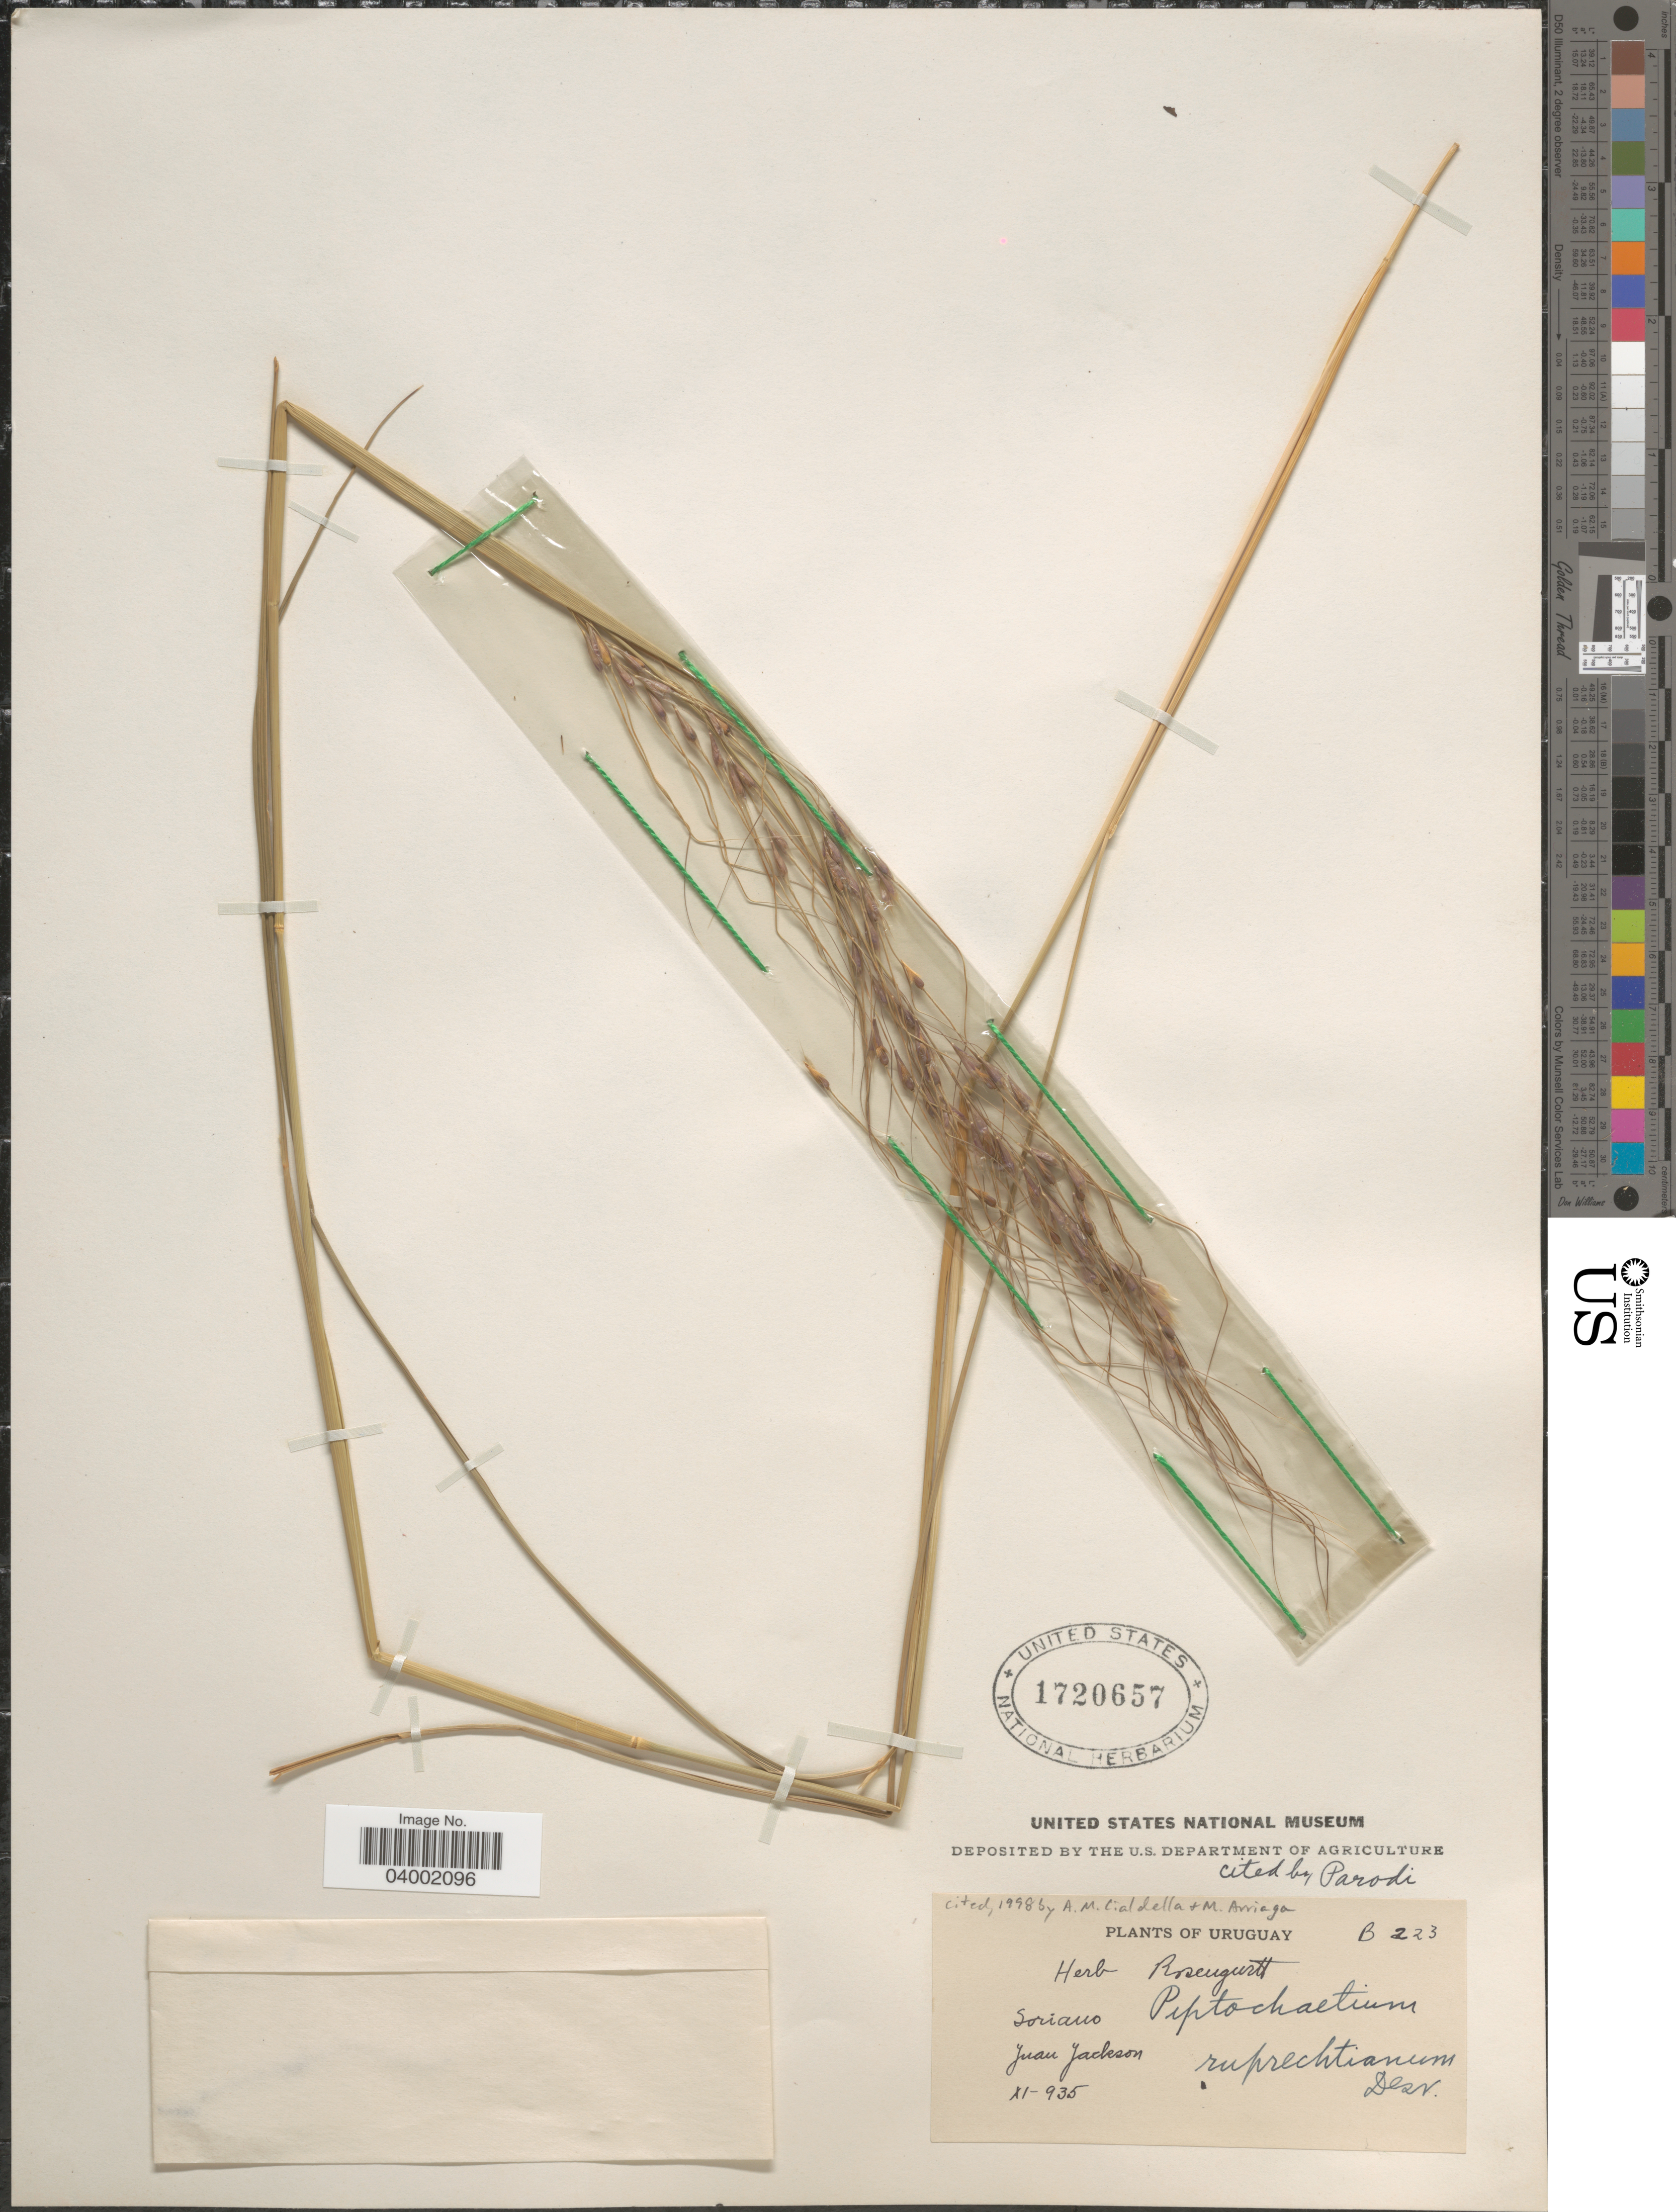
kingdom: Plantae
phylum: Tracheophyta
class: Liliopsida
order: Poales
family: Poaceae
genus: Piptochaetium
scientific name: Piptochaetium ruprechtianum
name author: É. Desv.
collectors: ex herb. Rosengurtt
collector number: B223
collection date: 1935-11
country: Uruguay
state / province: Soriano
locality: Juan Jackson.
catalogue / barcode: US 1720657